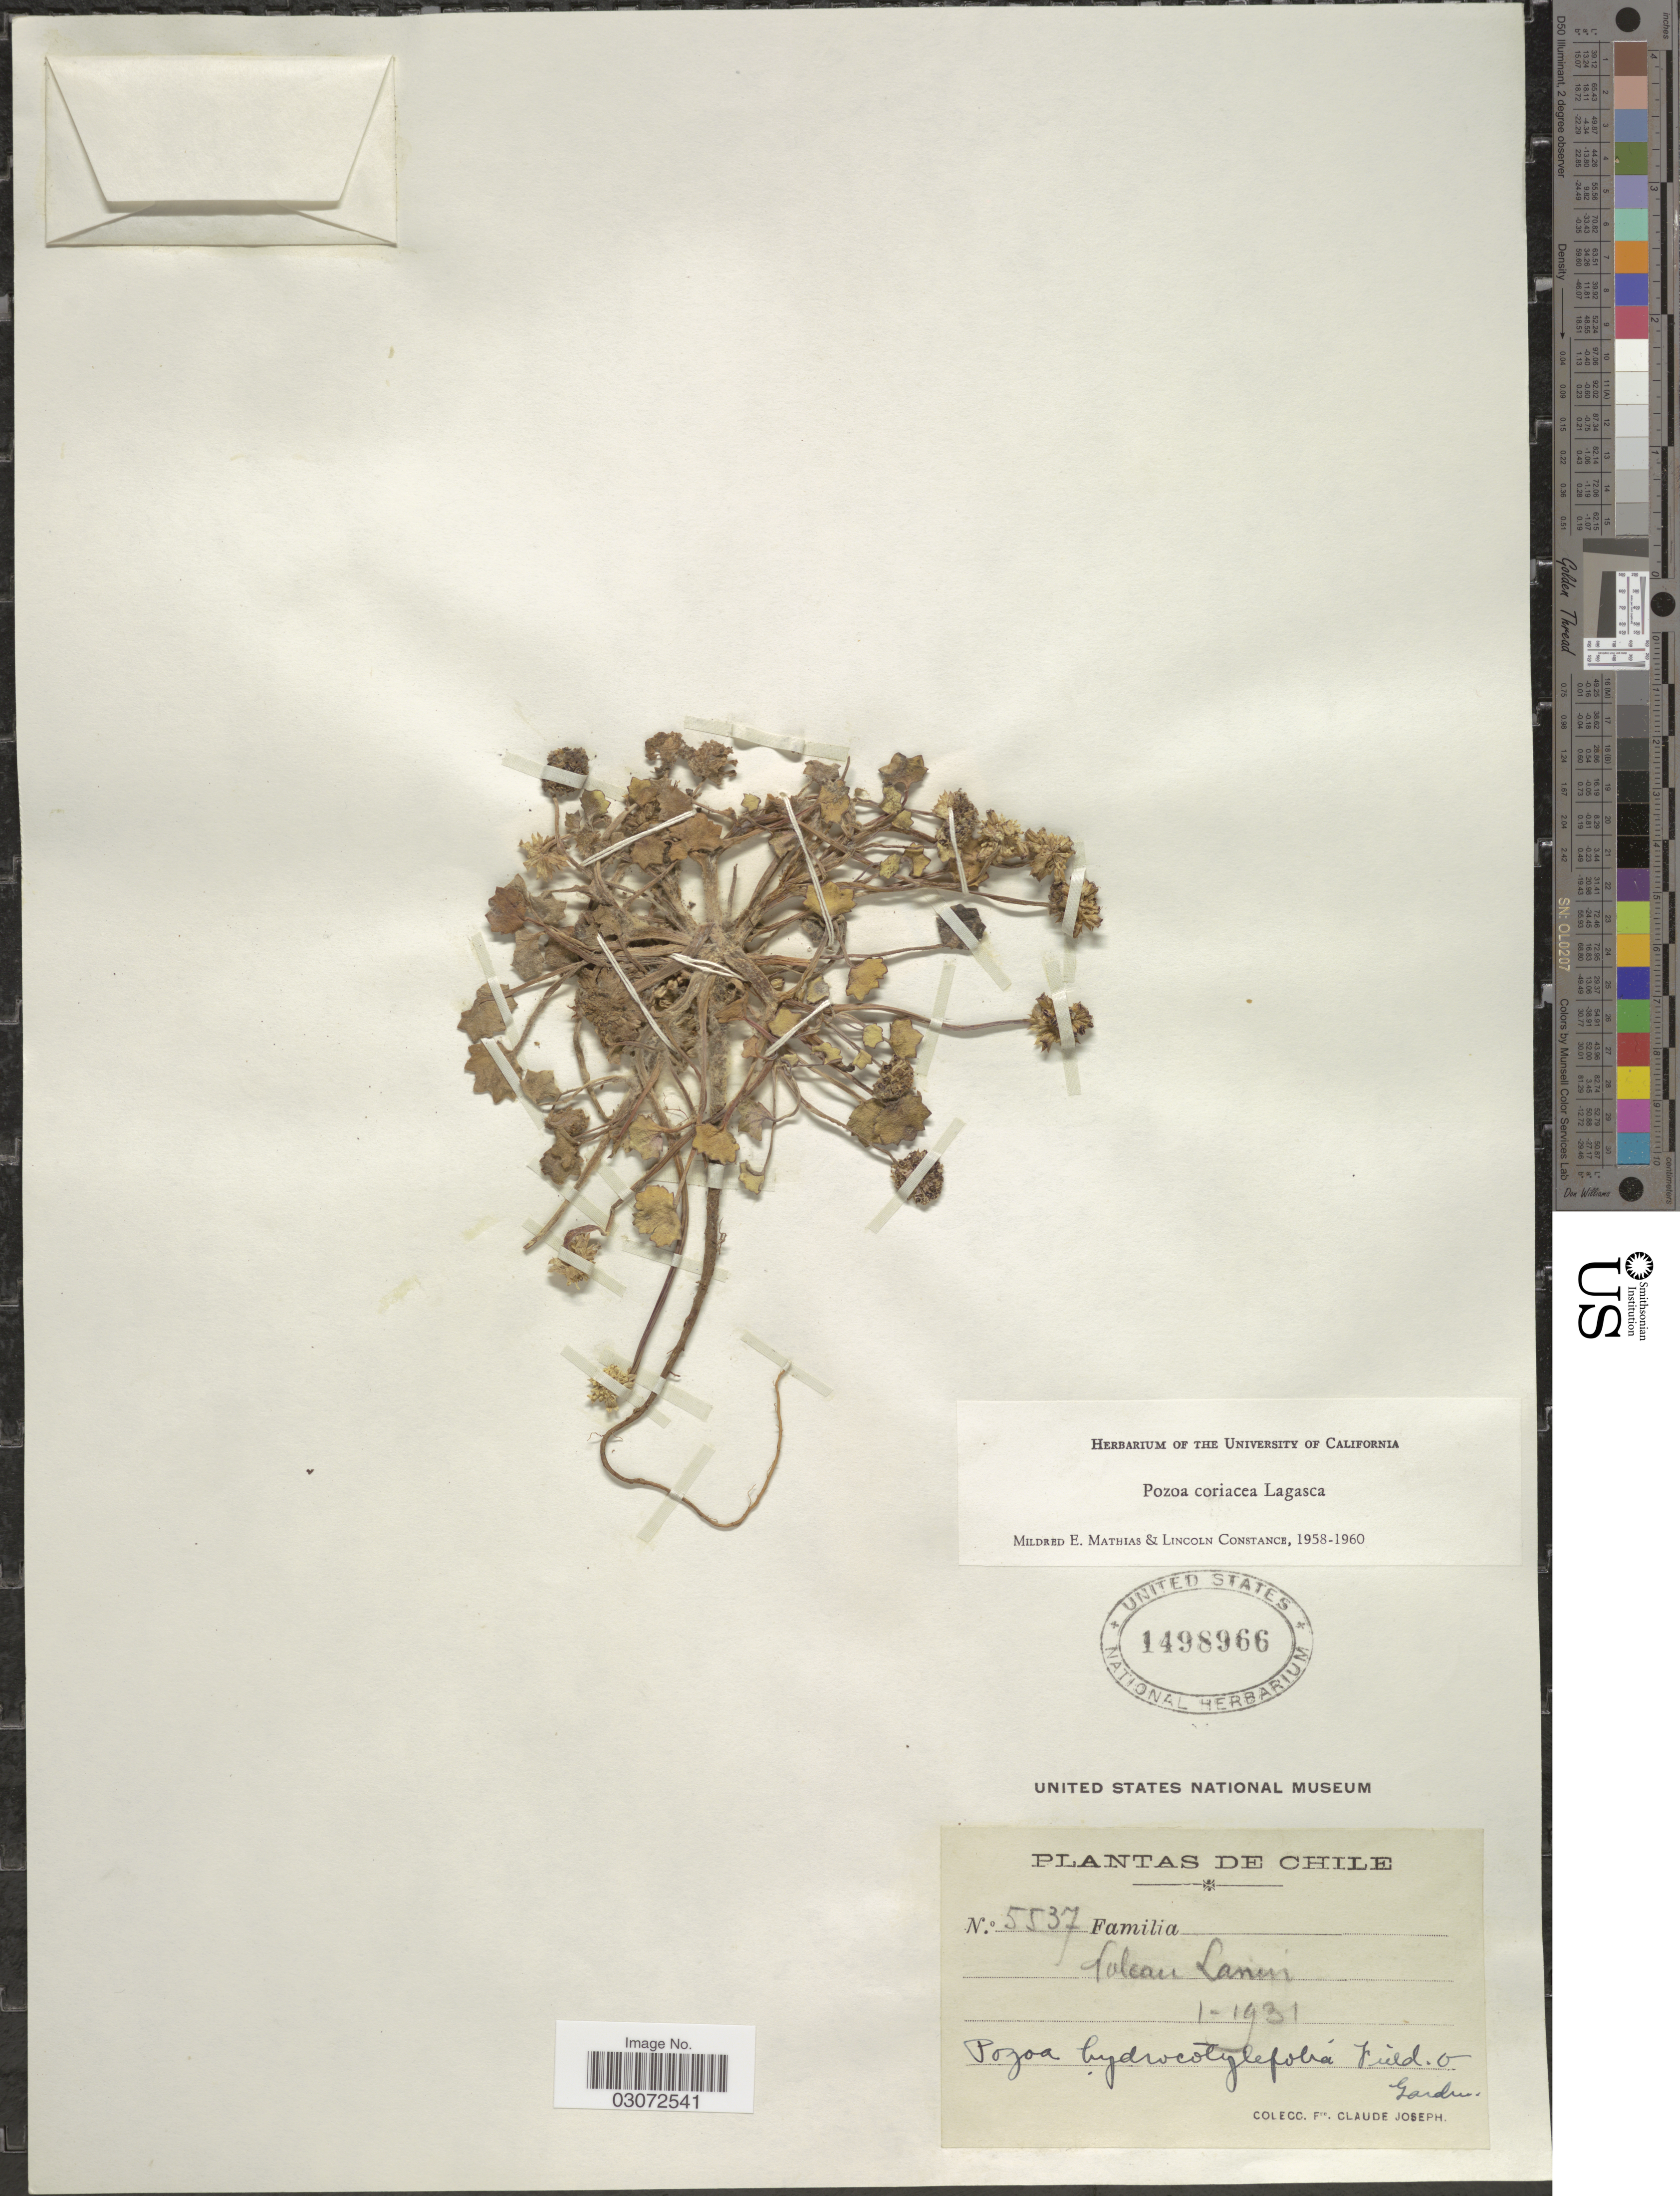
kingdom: Plantae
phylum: Tracheophyta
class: Magnoliopsida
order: Apiales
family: Apiaceae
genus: Pozoa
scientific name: Pozoa coriacea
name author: Lag.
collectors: Bro. Claude-Joseph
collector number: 5537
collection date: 1931-01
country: Chile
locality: Volcan Lanin.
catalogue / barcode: US 1498966